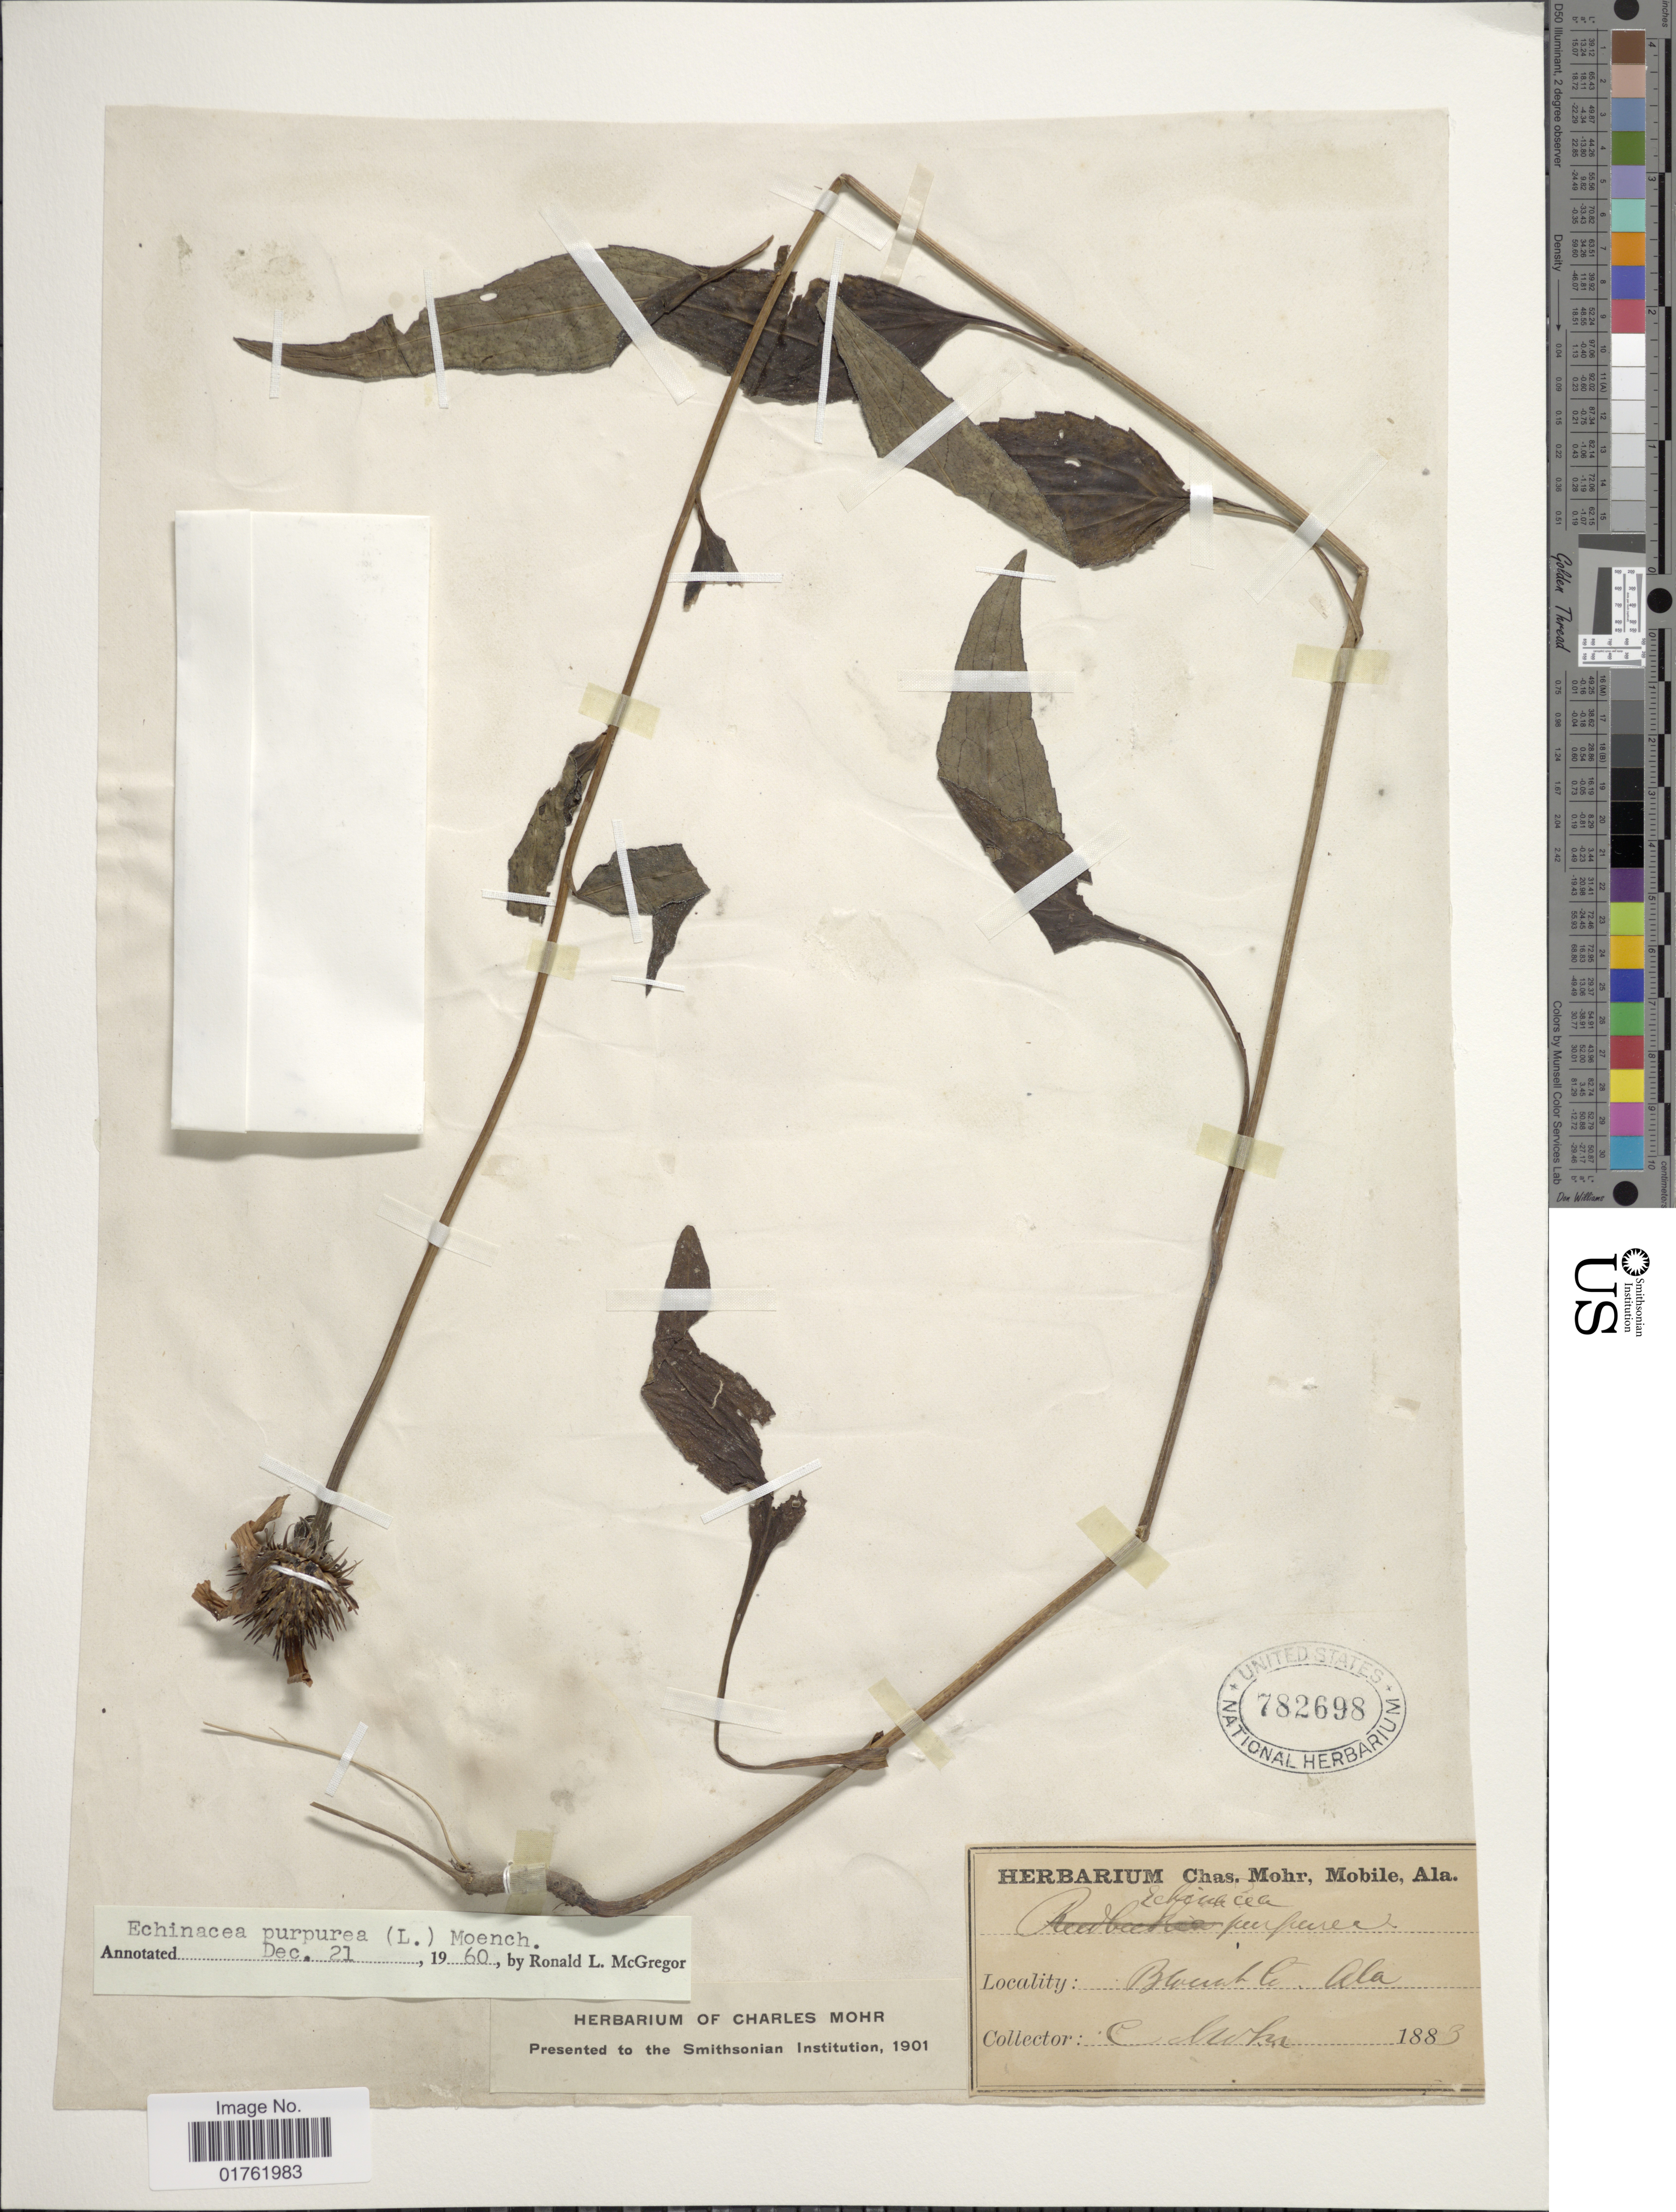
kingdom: Plantae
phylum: Tracheophyta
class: Magnoliopsida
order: Asterales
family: Asteraceae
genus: Echinacea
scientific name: Echinacea purpurea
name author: (L.) Moench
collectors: C. T. Mohr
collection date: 1883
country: United States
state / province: Alabama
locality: Blount Co.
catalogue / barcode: US 782698